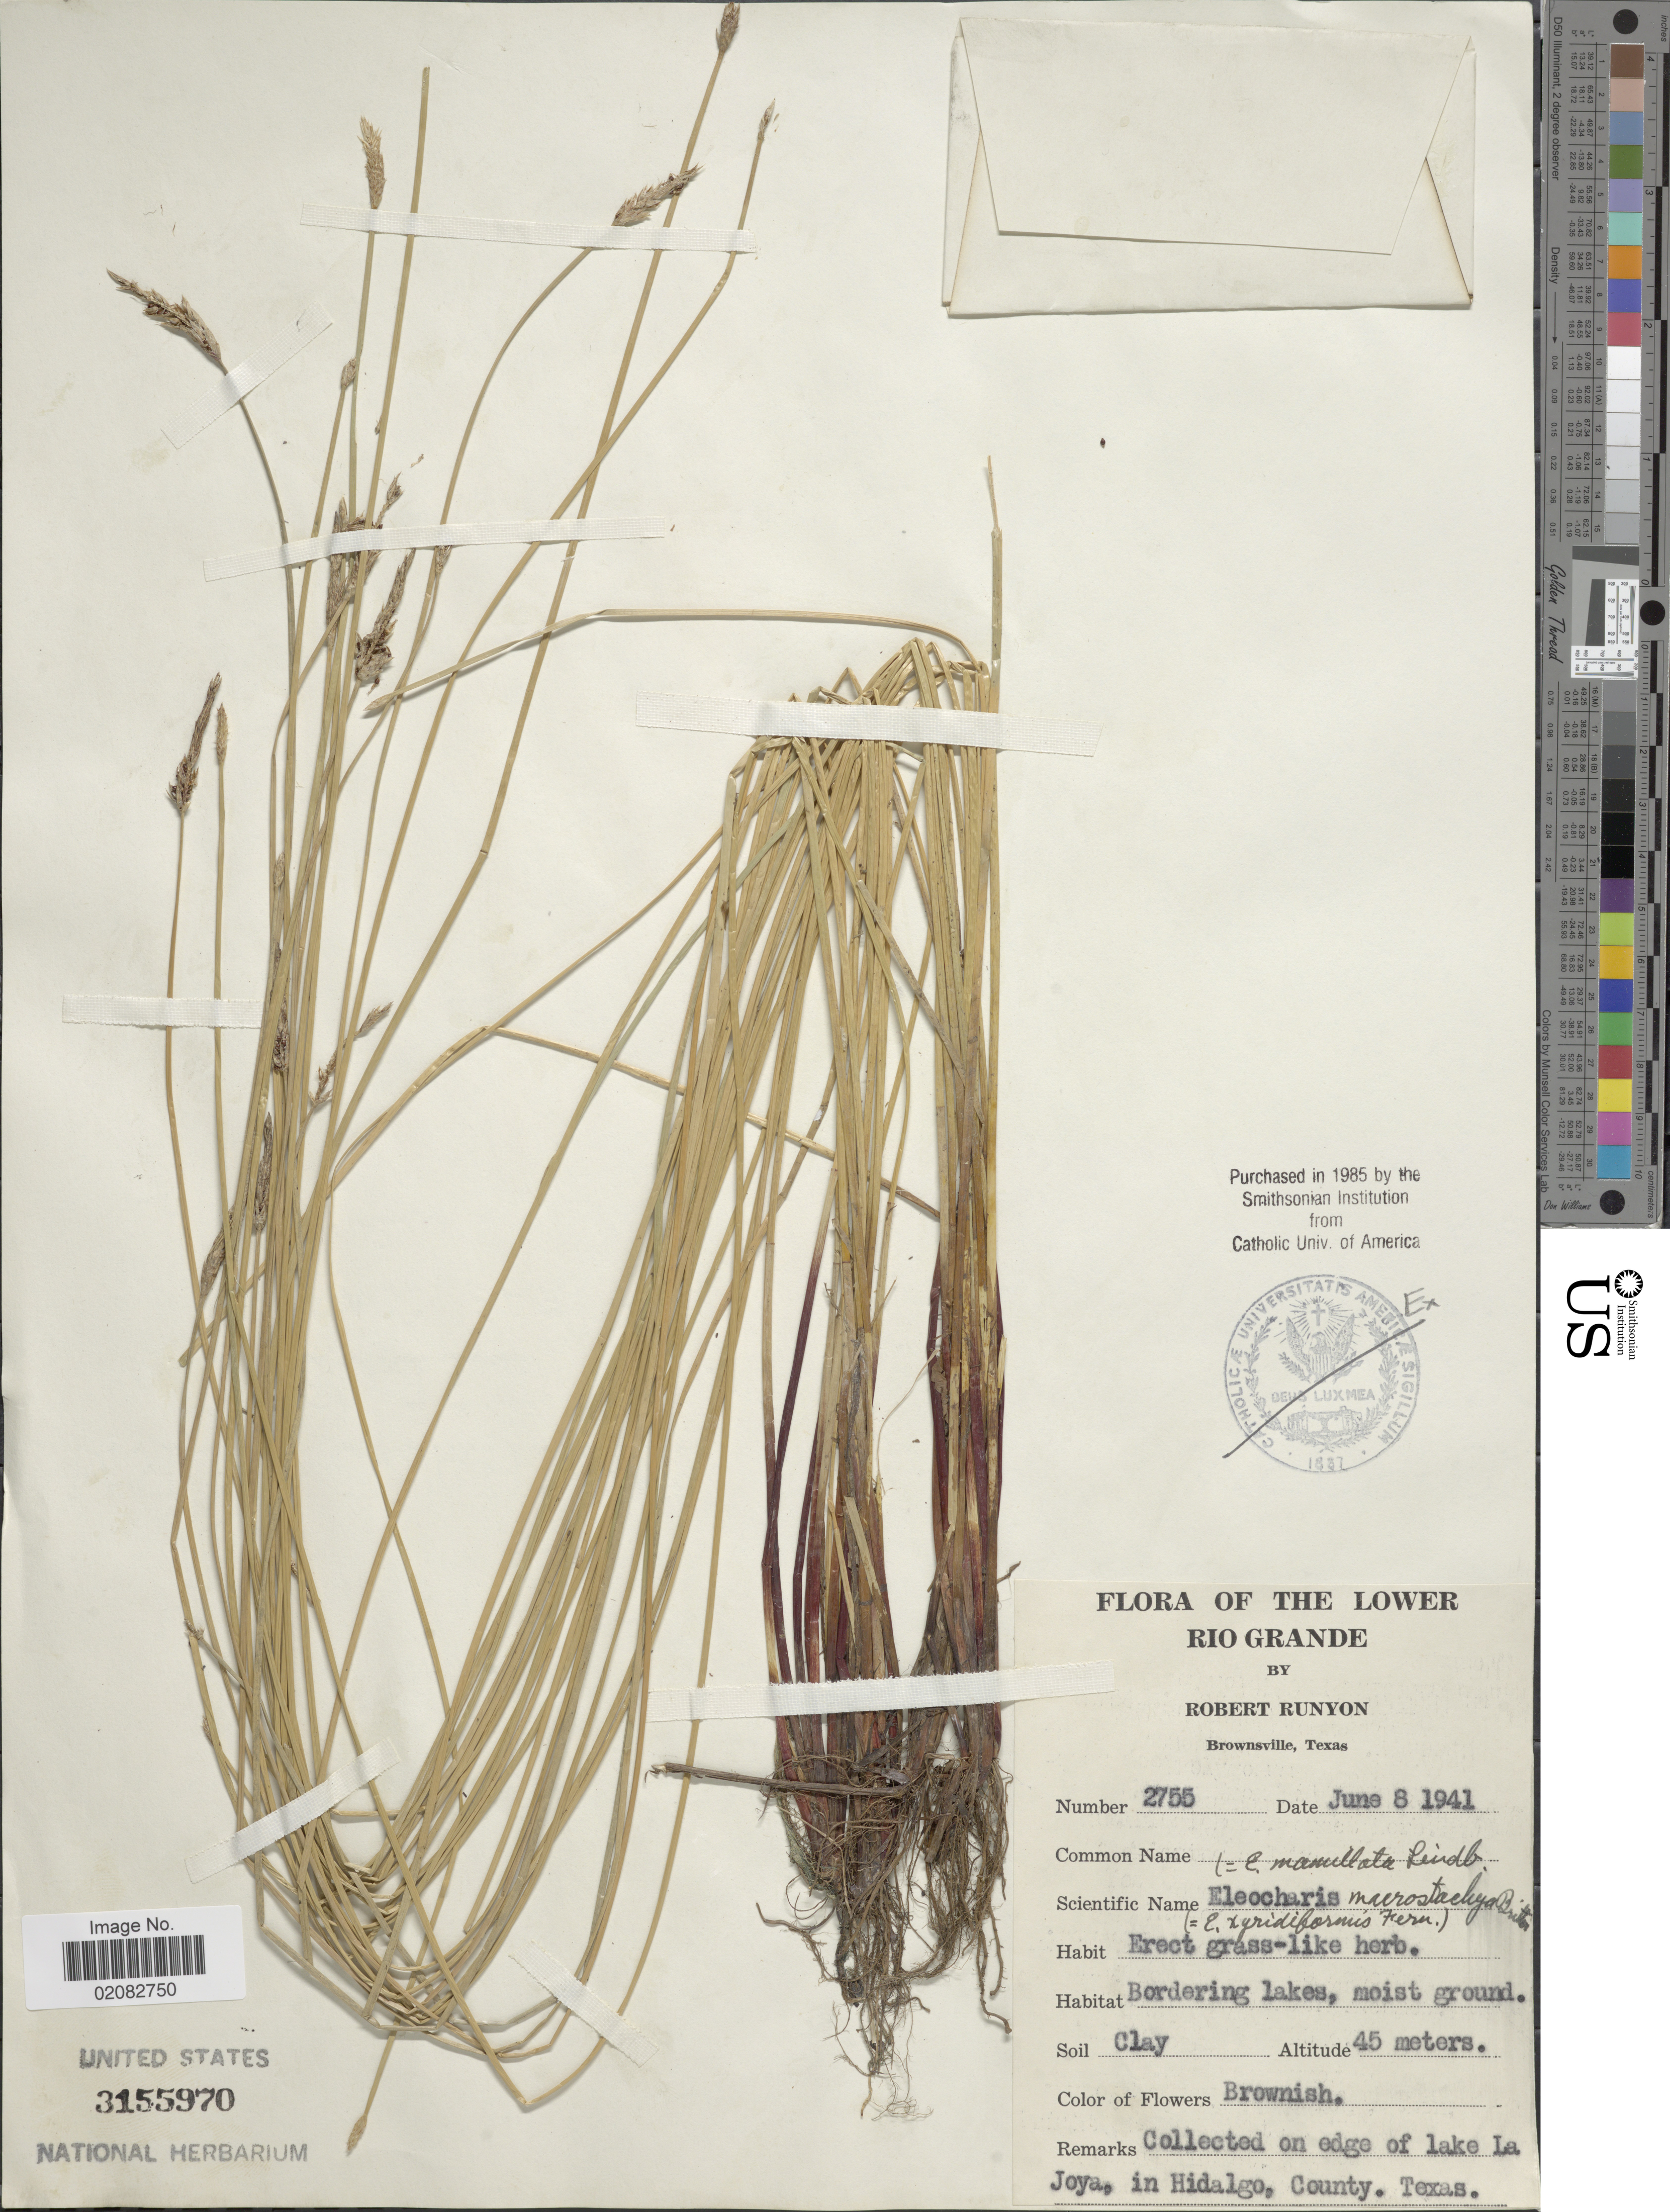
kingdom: Plantae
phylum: Tracheophyta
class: Liliopsida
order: Poales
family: Cyperaceae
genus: Eleocharis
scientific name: Eleocharis macrostachya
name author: Britton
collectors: R. Runyon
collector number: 2755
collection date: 1941-06-08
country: United States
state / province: Texas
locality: The Lower Rio Grande, Bordering lakes, on edge of Lake La Joya, in Hidalgo County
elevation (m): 45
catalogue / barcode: US 3155970